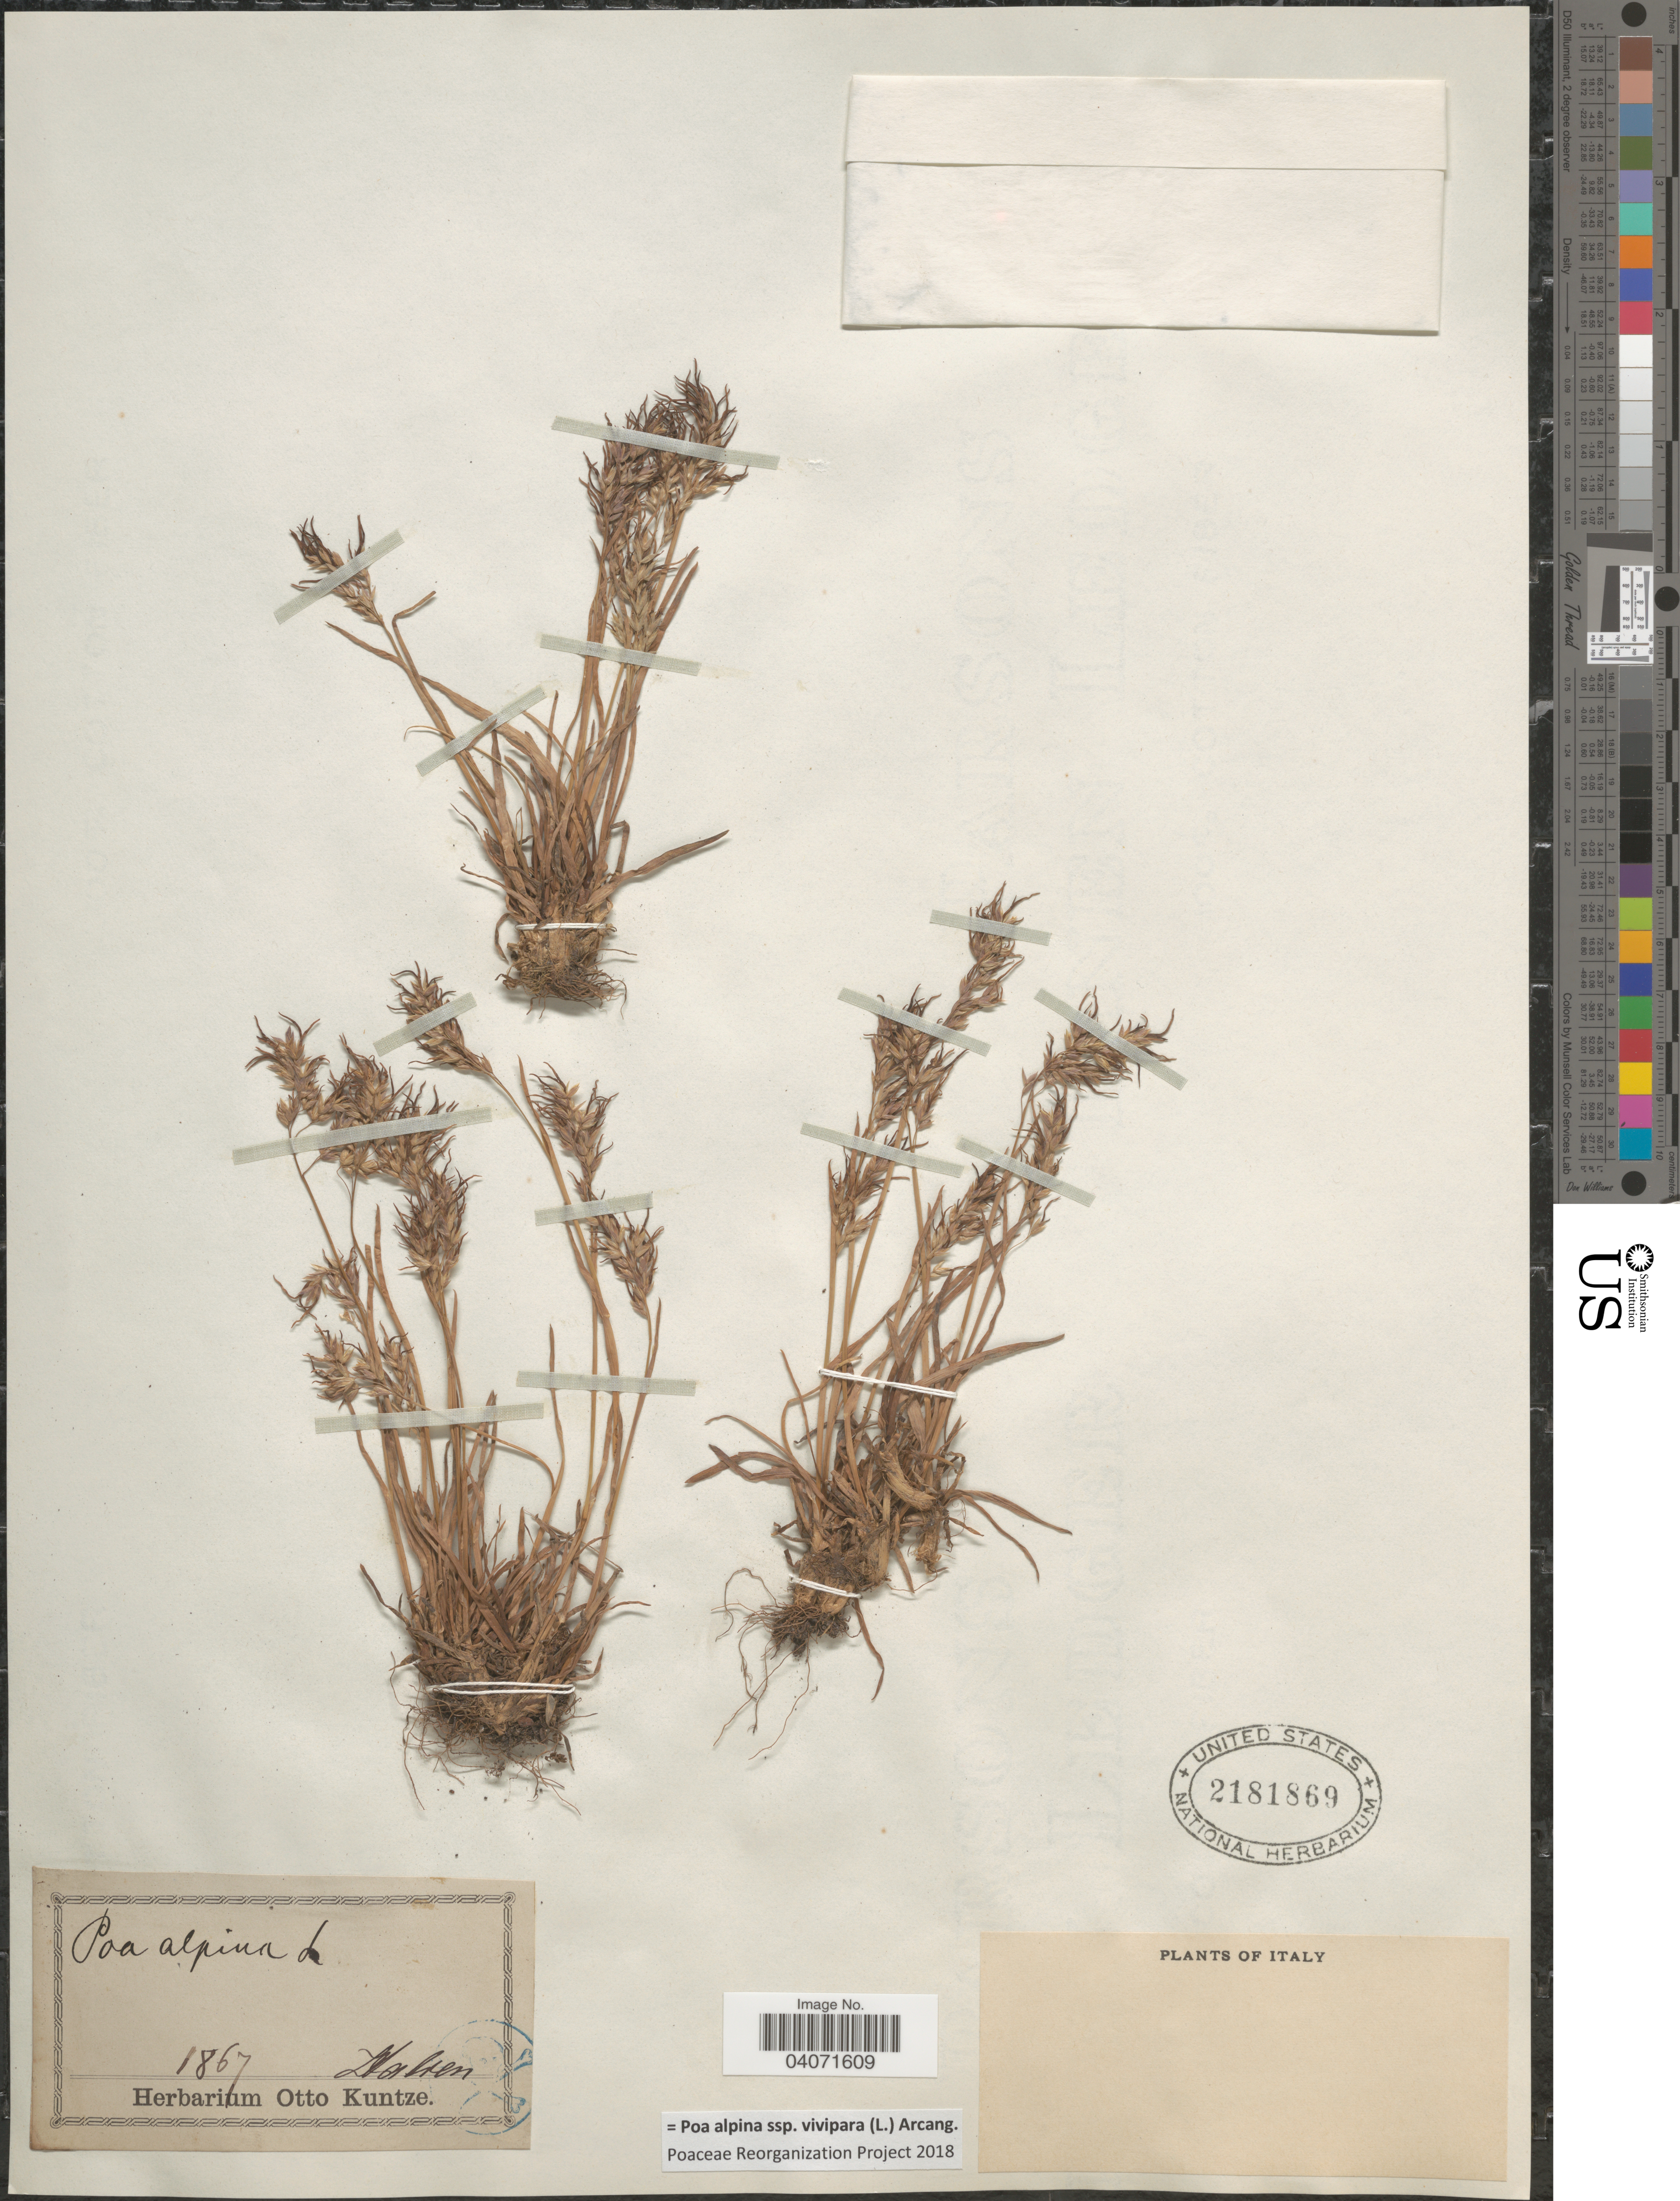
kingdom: Plantae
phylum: Tracheophyta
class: Liliopsida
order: Poales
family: Poaceae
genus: Poa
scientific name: Poa alpina subsp. vivipara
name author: (L.) Arcang.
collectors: ex herb. Otto Kuntze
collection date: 1867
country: Italy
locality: Dalsen [interpreted].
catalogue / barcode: US 2181869